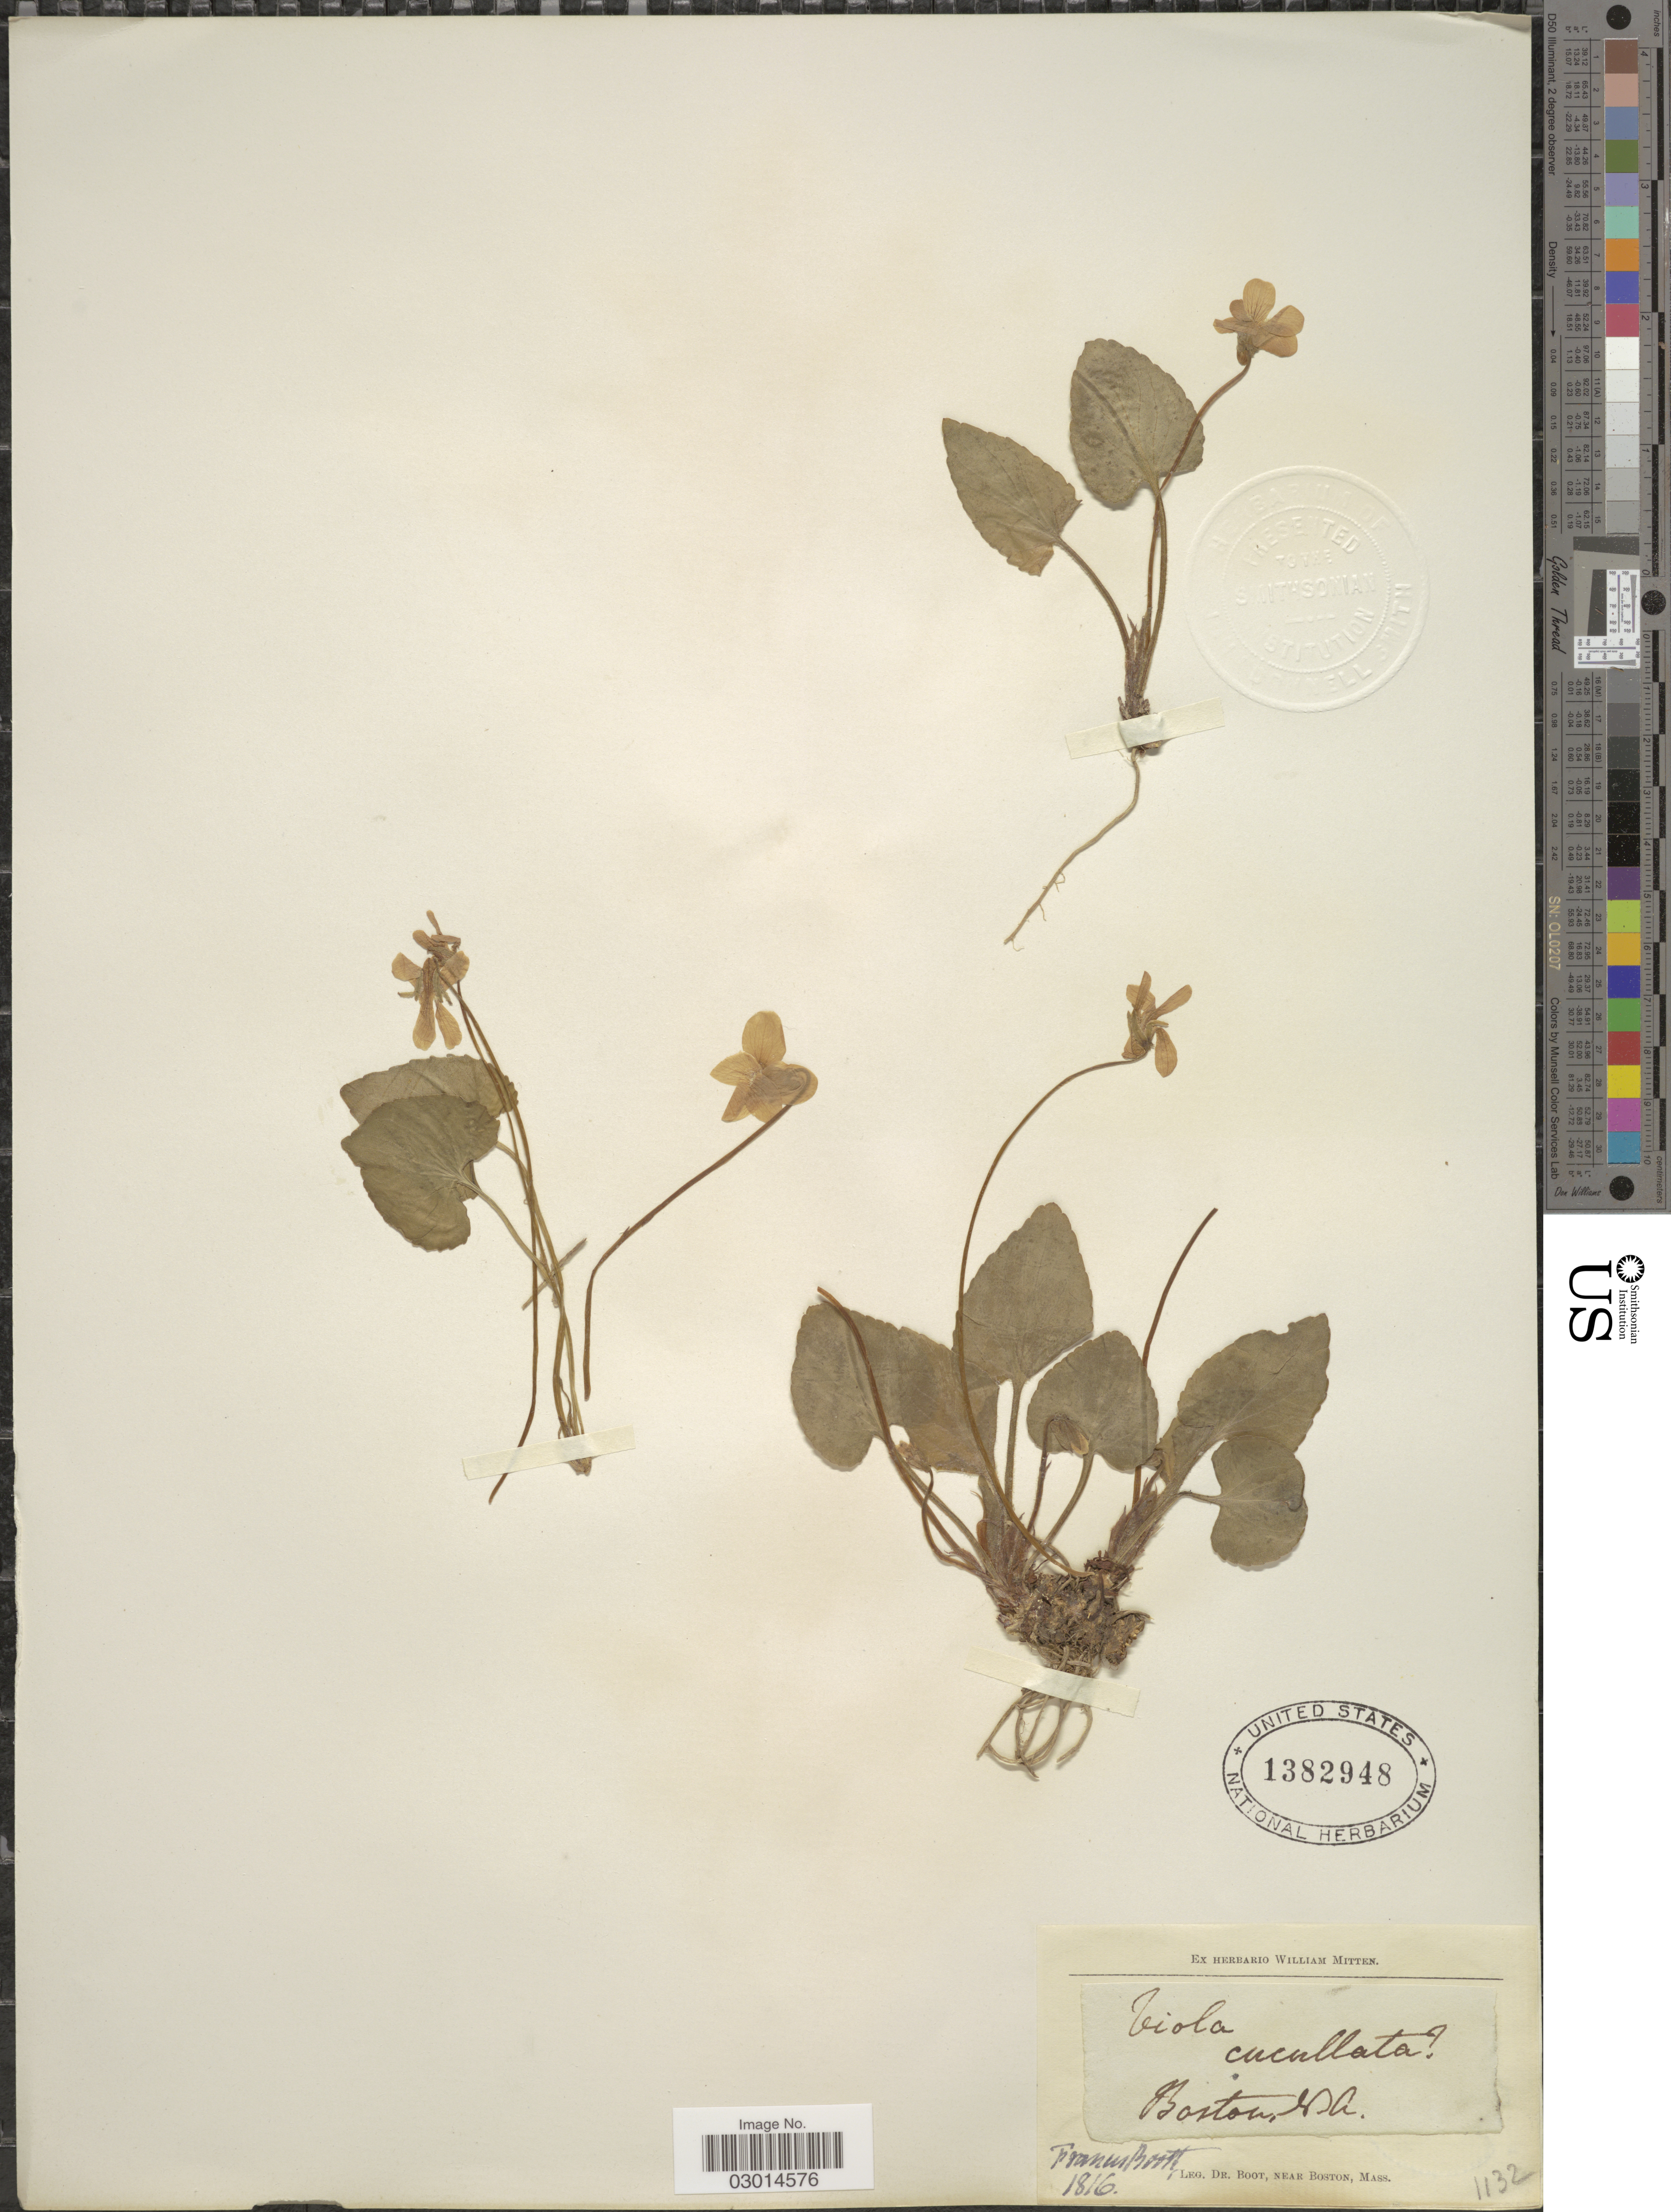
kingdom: Plantae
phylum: Tracheophyta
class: Magnoliopsida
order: Malpighiales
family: Violaceae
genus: Viola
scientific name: Viola cucullata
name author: Aiton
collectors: F. M. B. Boott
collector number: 1132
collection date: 1816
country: United States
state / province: Massachusetts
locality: Boston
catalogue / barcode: US 1382948